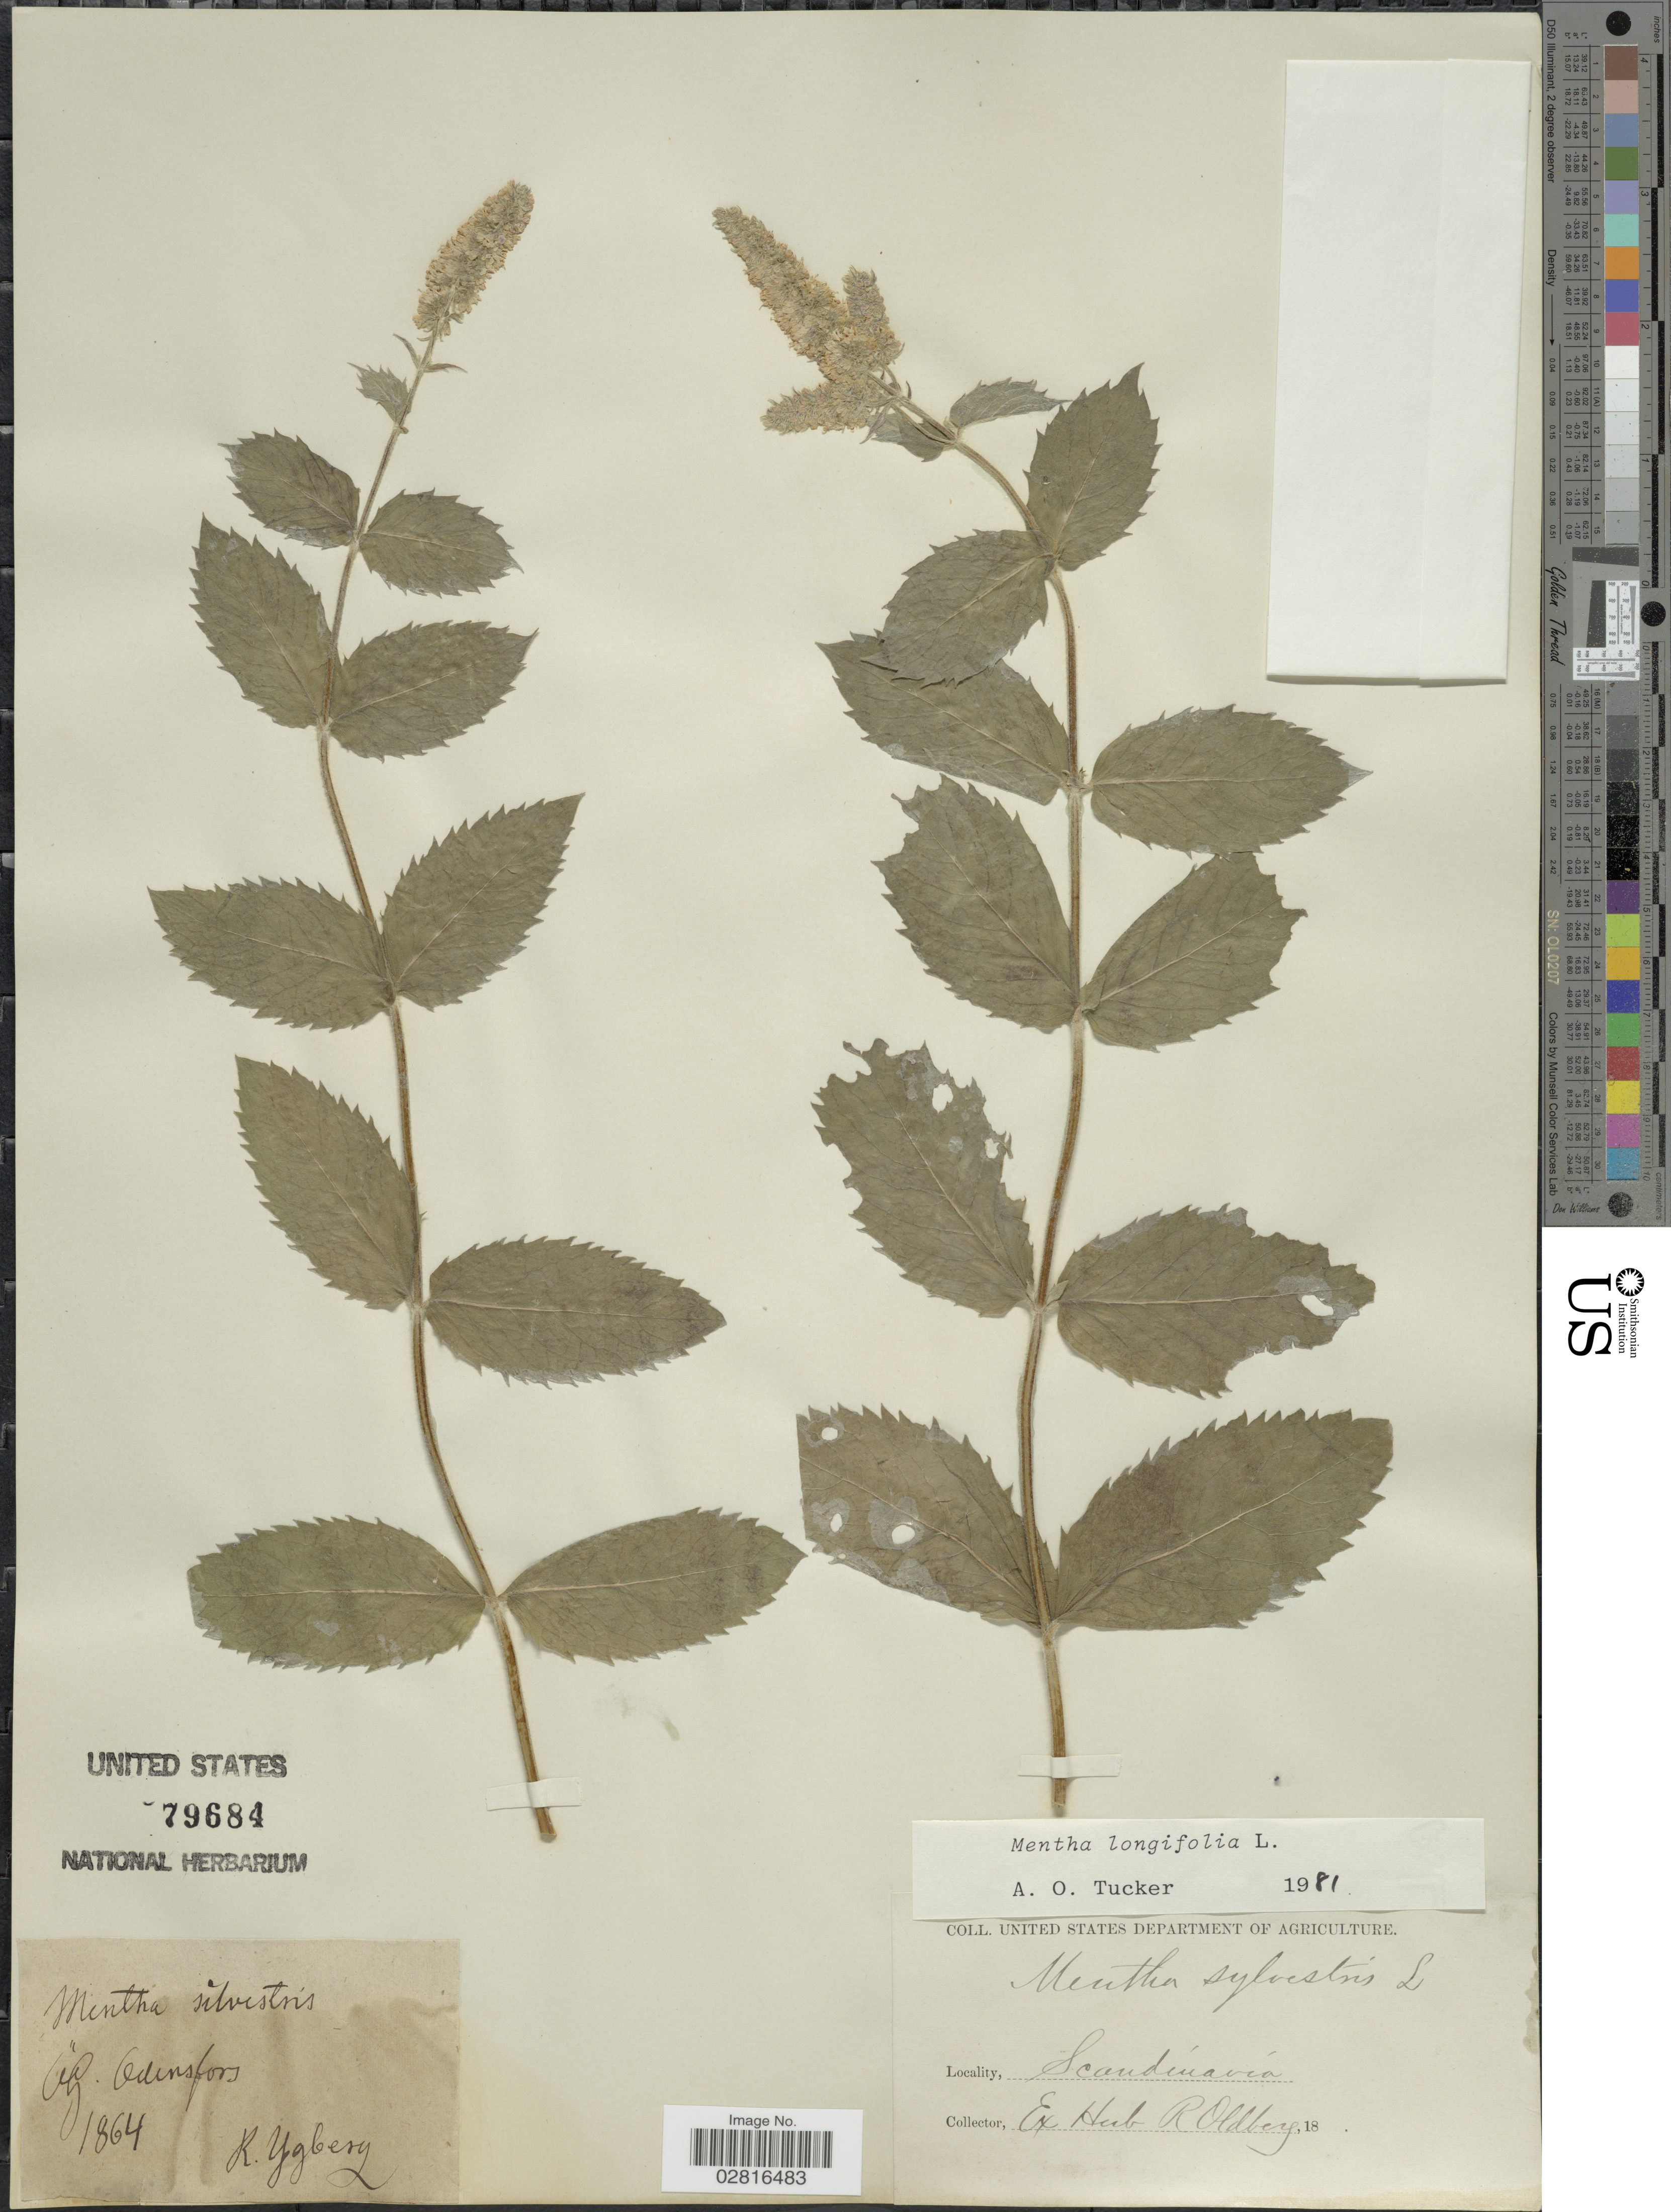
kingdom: Plantae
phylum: Tracheophyta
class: Magnoliopsida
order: Lamiales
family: Lamiaceae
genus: Mentha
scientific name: Mentha longifolia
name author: (L.) L.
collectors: R. Ygberg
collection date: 1864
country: Sweden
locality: ÖG. Odenfors. Scandinavia.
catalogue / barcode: US 79684